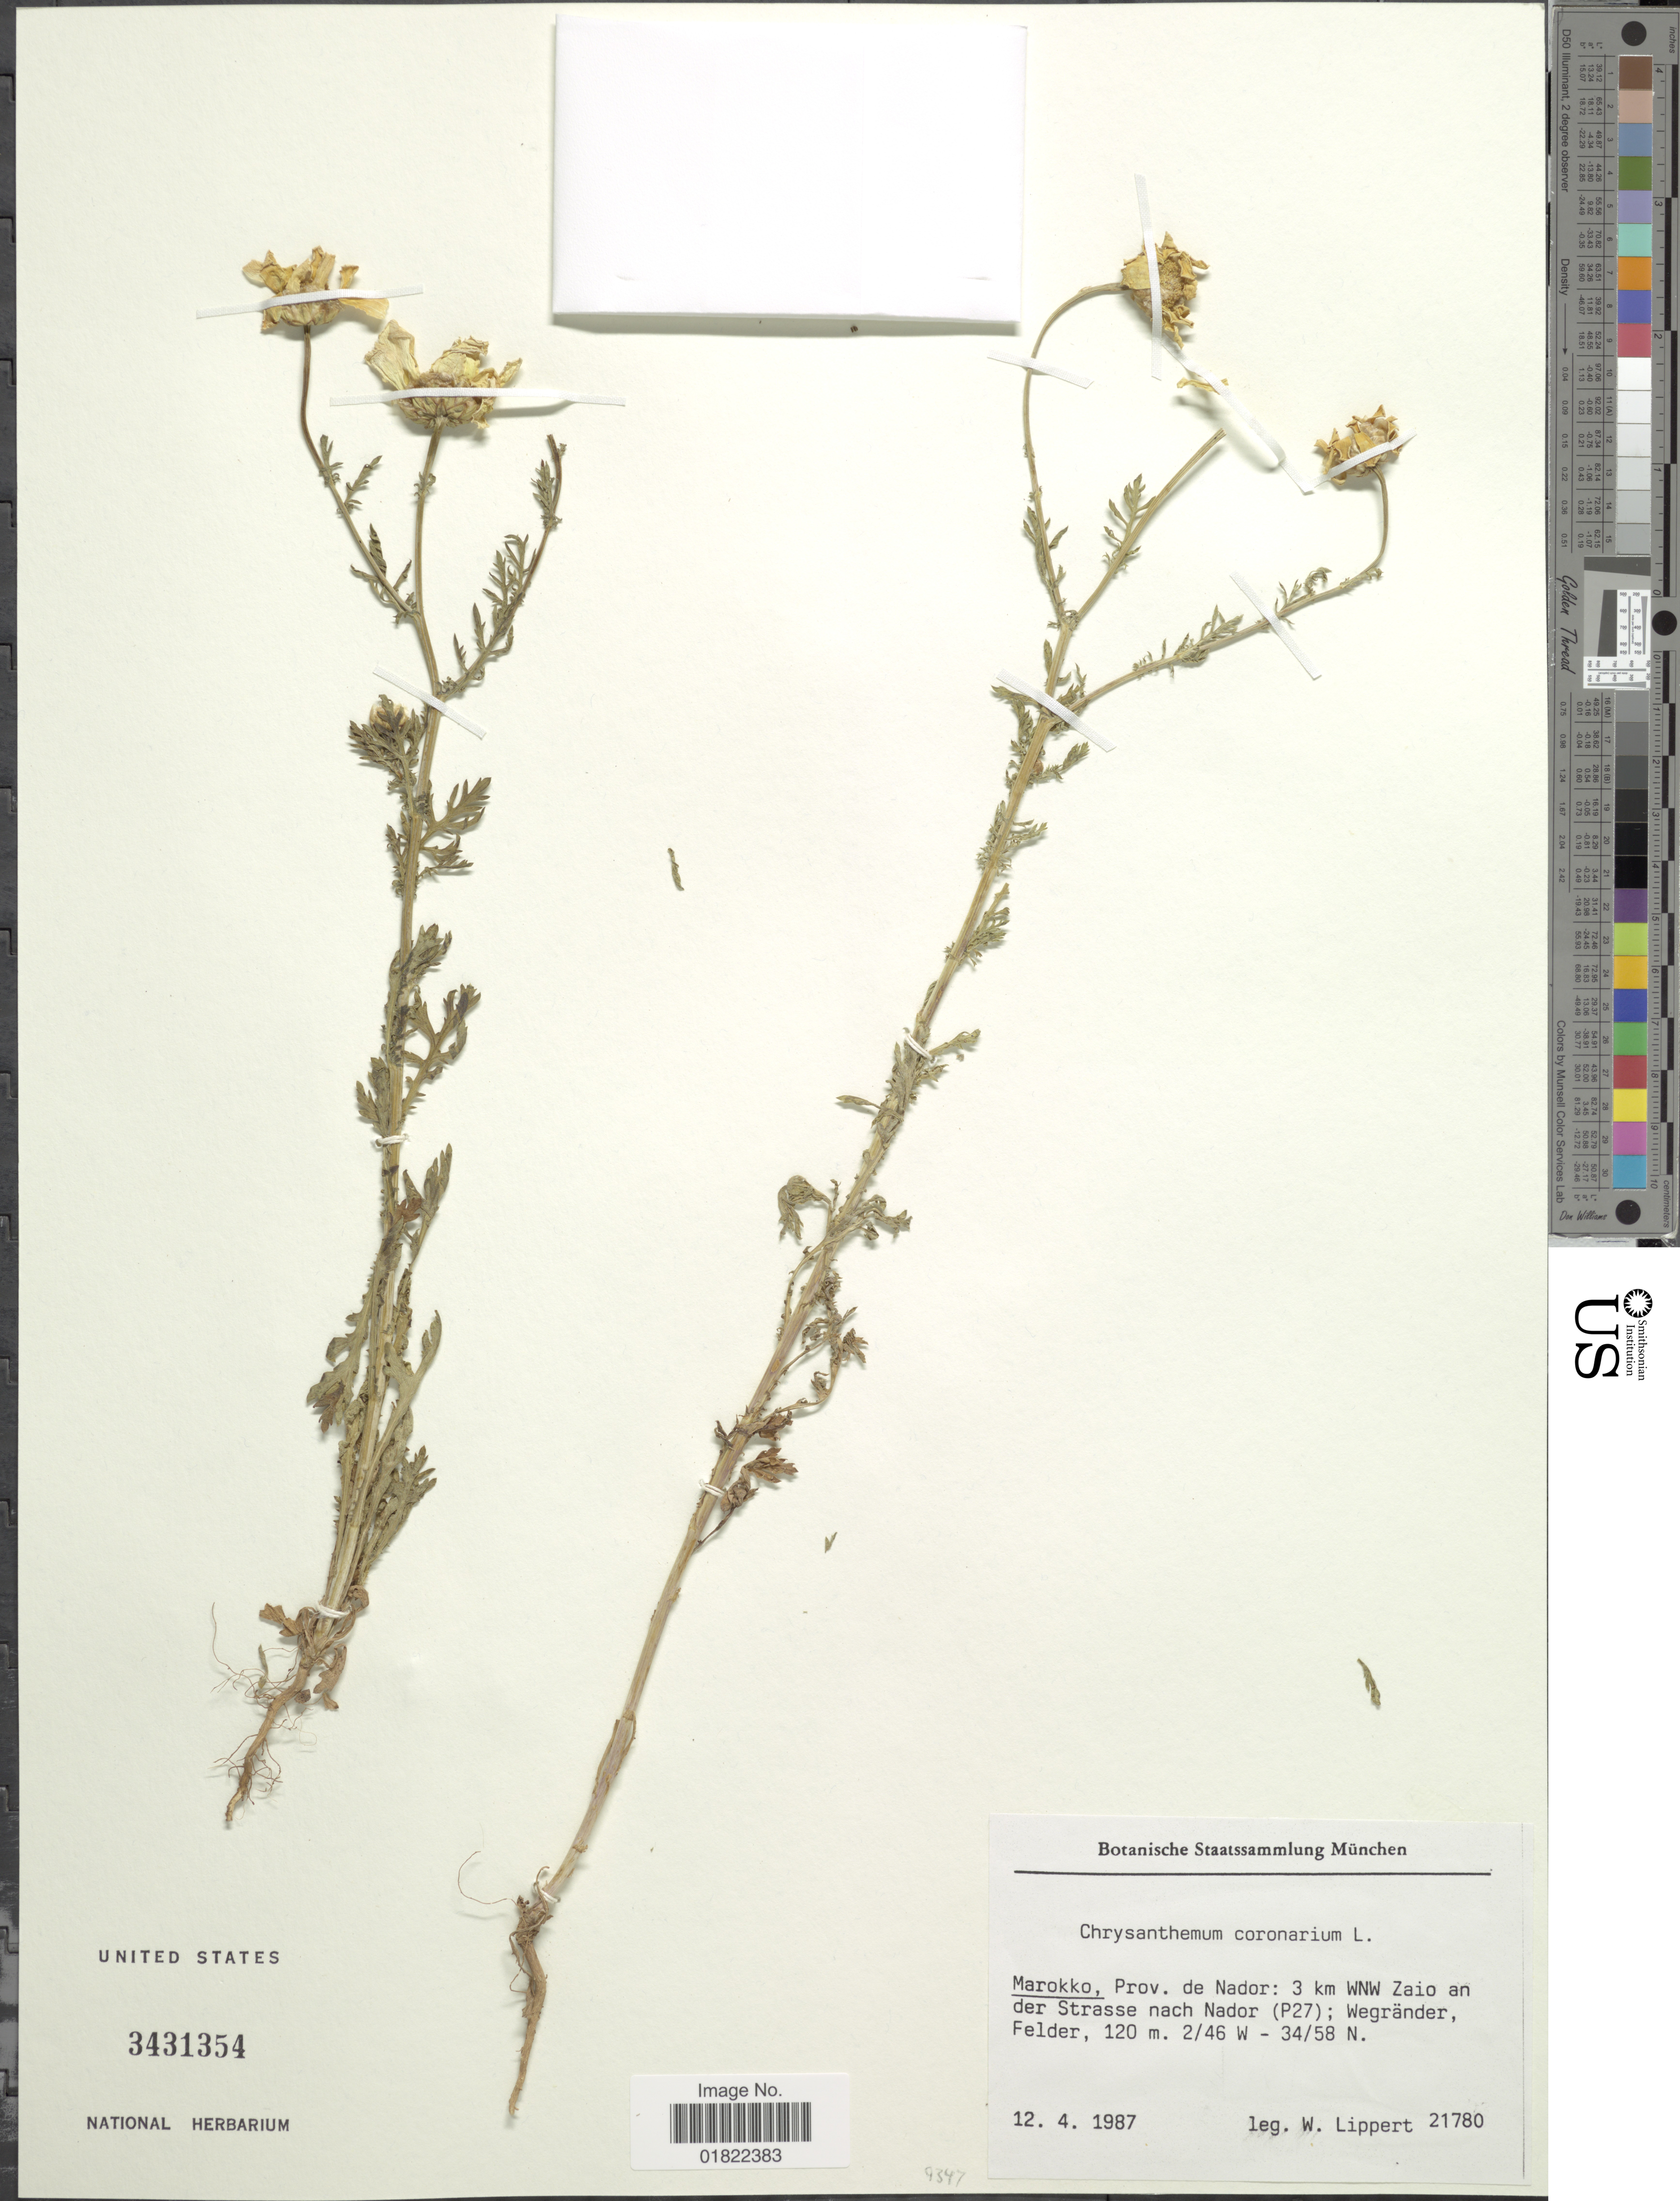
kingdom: Plantae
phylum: Tracheophyta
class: Magnoliopsida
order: Asterales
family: Asteraceae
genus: Chrysanthemum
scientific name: Chrysanthemum coronarium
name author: L.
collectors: W. Lippert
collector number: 21780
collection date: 1987-04-12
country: Morocco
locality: Prov de Nador: 3 km WNW Zaio an der Strasse nach Nador (P27); Wegränder, Felder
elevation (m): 120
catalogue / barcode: US 3431354